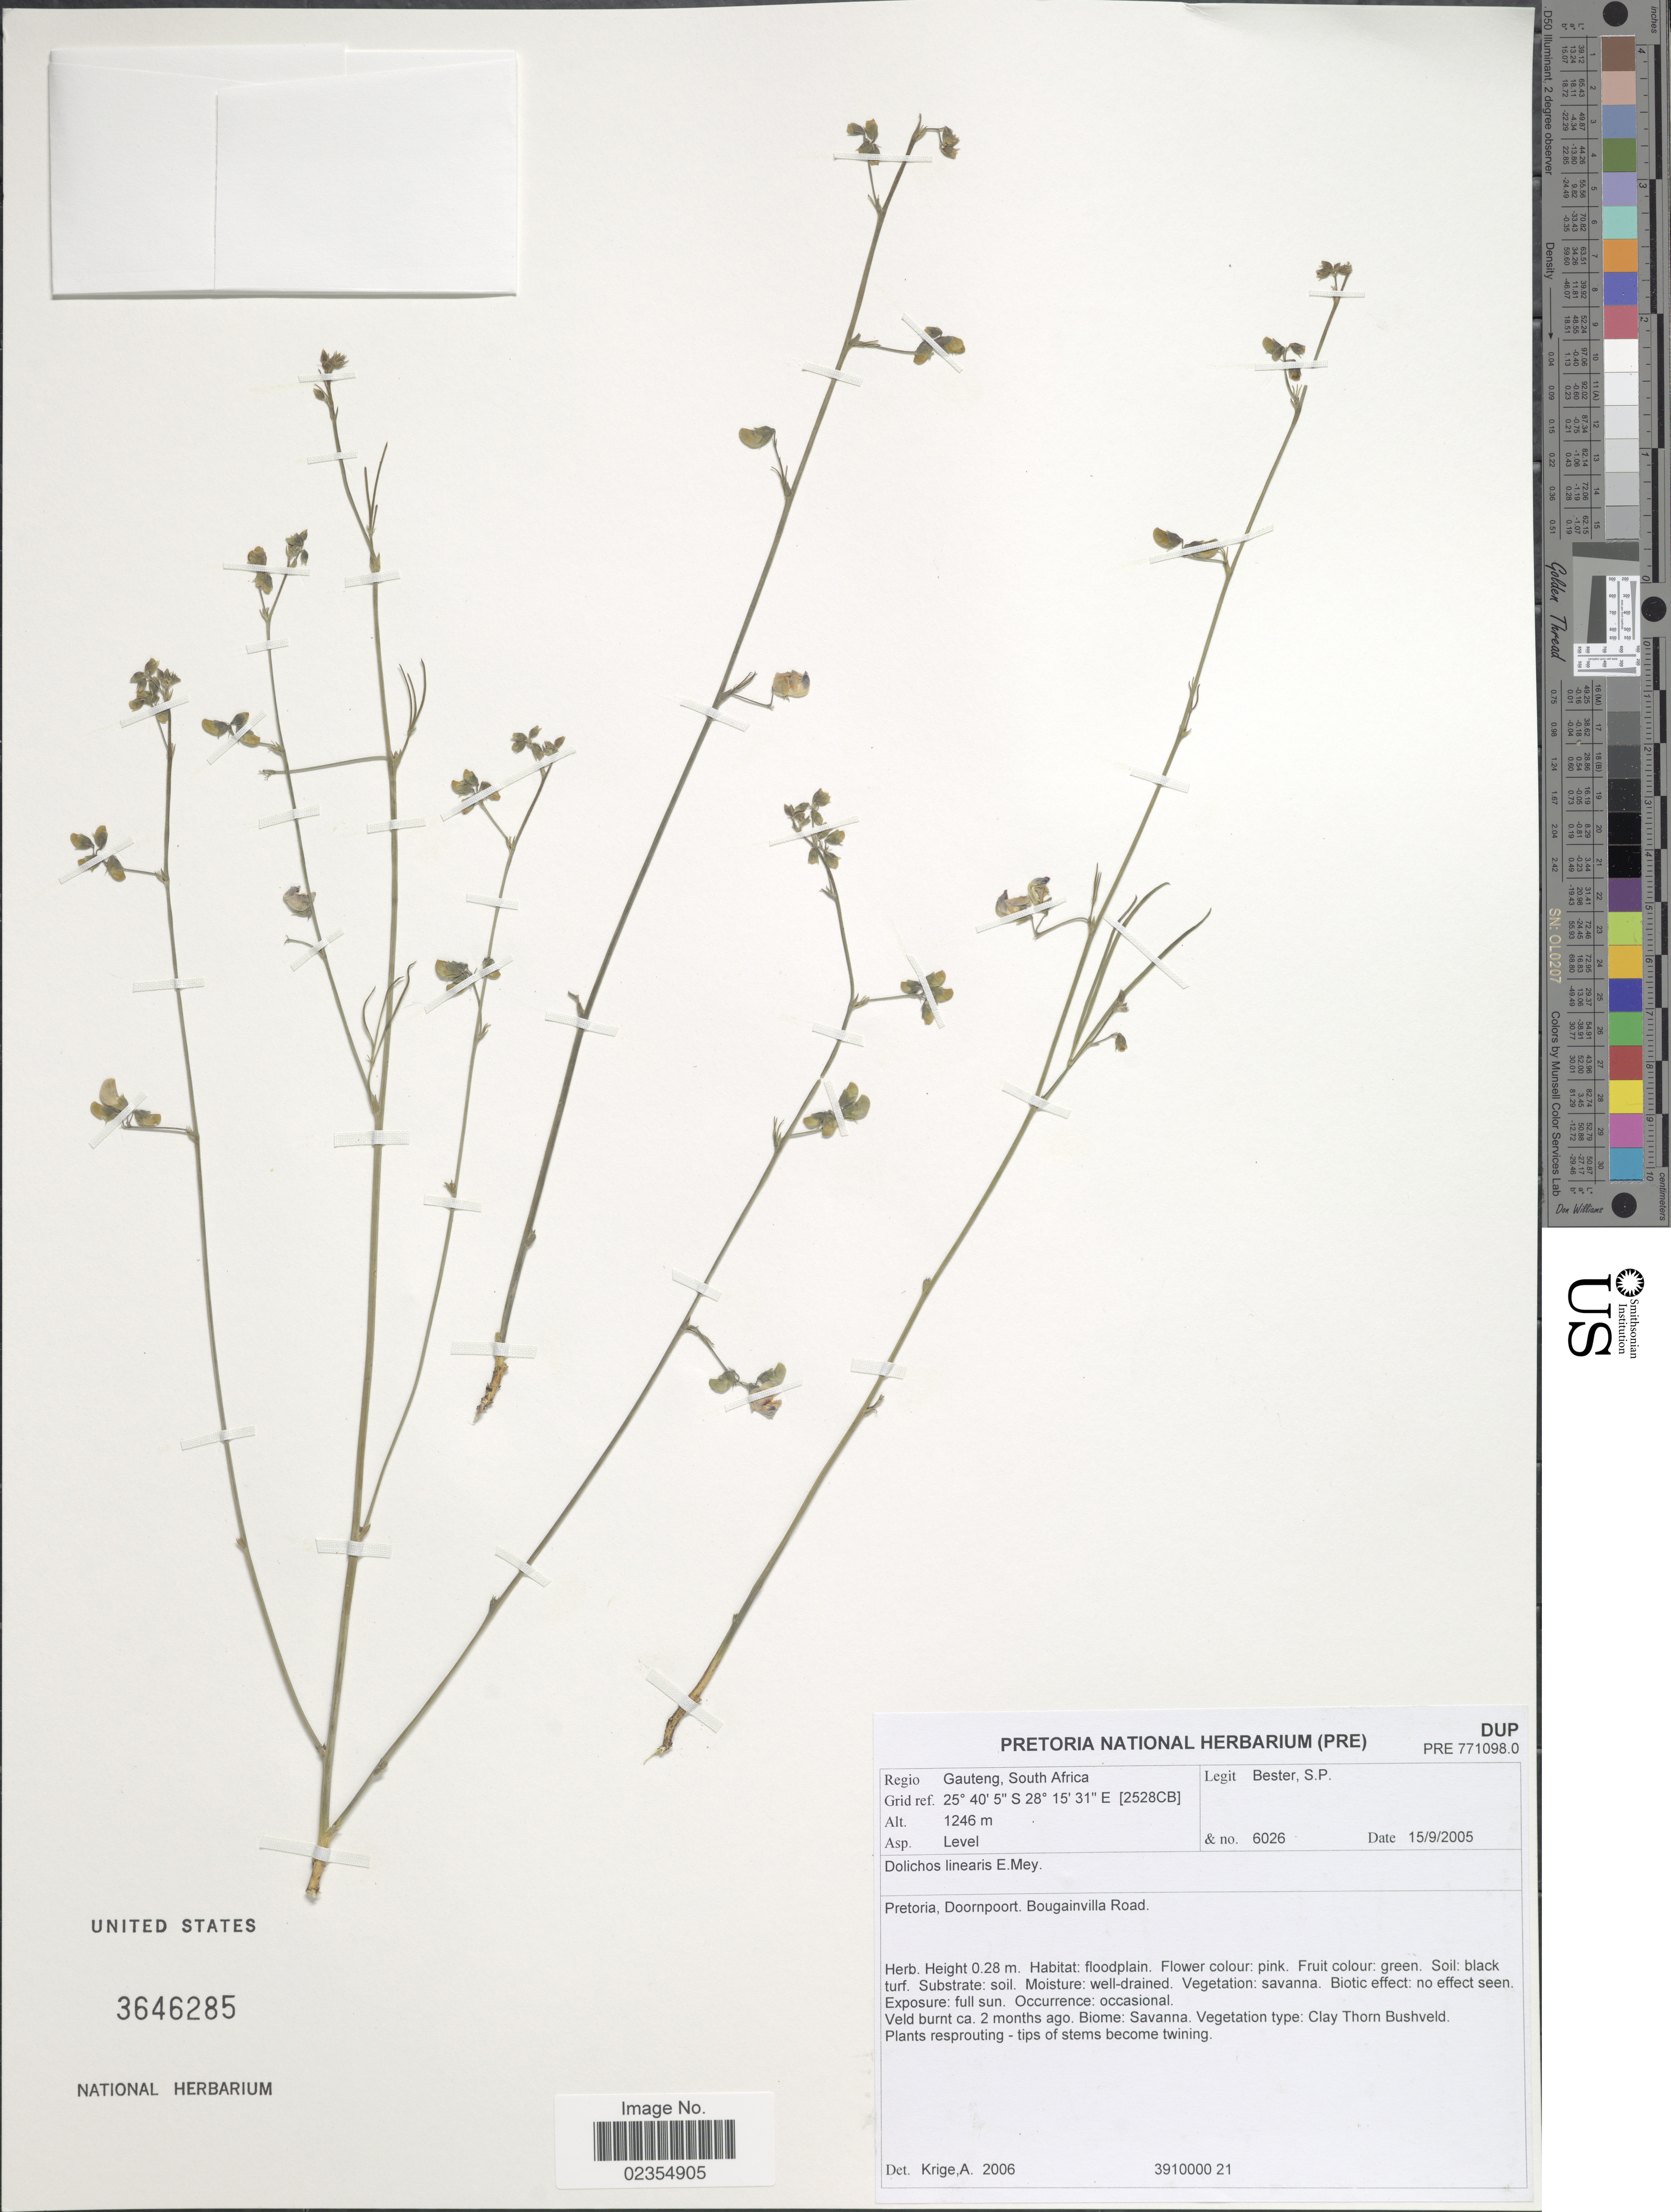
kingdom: Plantae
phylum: Tracheophyta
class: Magnoliopsida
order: Fabales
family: Fabaceae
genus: Dolichos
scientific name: Dolichos linearis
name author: E. Mey.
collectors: S. Bester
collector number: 6026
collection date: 2005-09-15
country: South Africa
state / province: Gauteng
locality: Pretoria, Doornpoort, Bouganvilla Road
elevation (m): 1246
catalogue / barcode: US 3646285